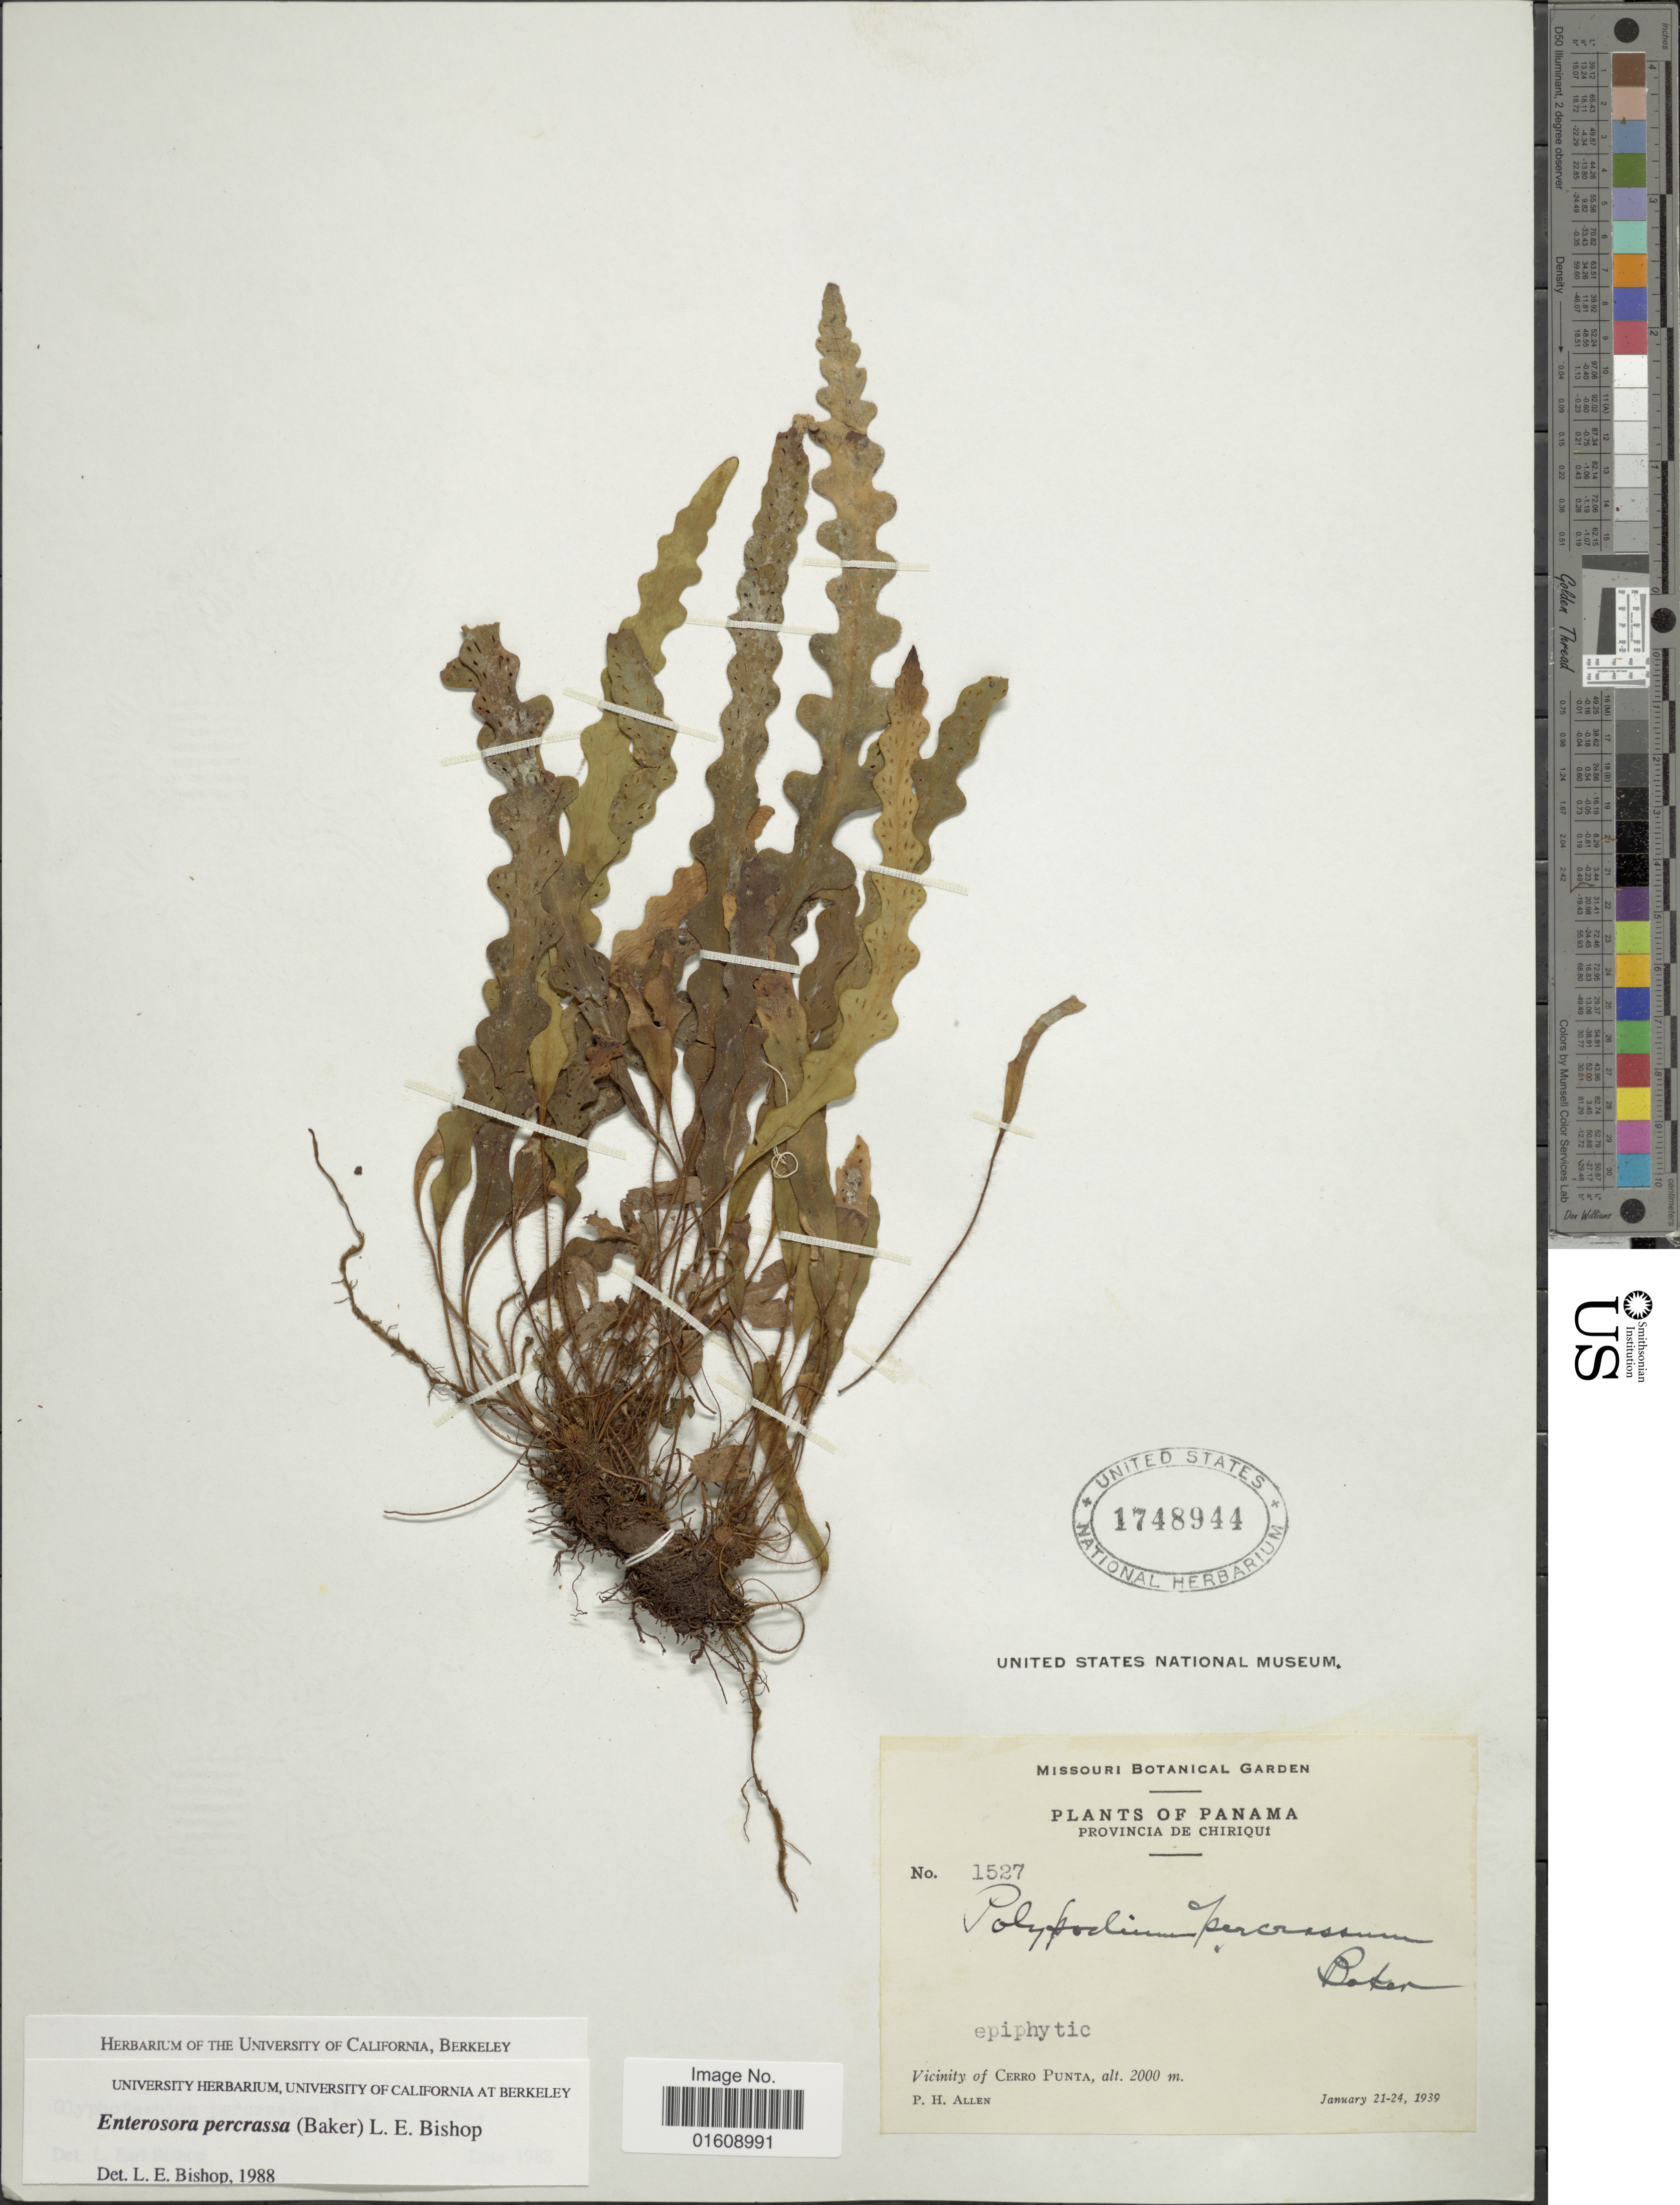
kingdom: Plantae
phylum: Tracheophyta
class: Polypodiopsida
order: Polypodiales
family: Polypodiaceae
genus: Enterosora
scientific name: Enterosora percrassa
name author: (Baker) L.E. Bishop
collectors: P. H. Allen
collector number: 1527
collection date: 1939-01-21/1939-01-24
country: Panama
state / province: Chiriqui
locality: Costa Rica, Provincia de Chiriqui, Vicinity of Cerro Punta.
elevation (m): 2000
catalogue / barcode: US 1748944